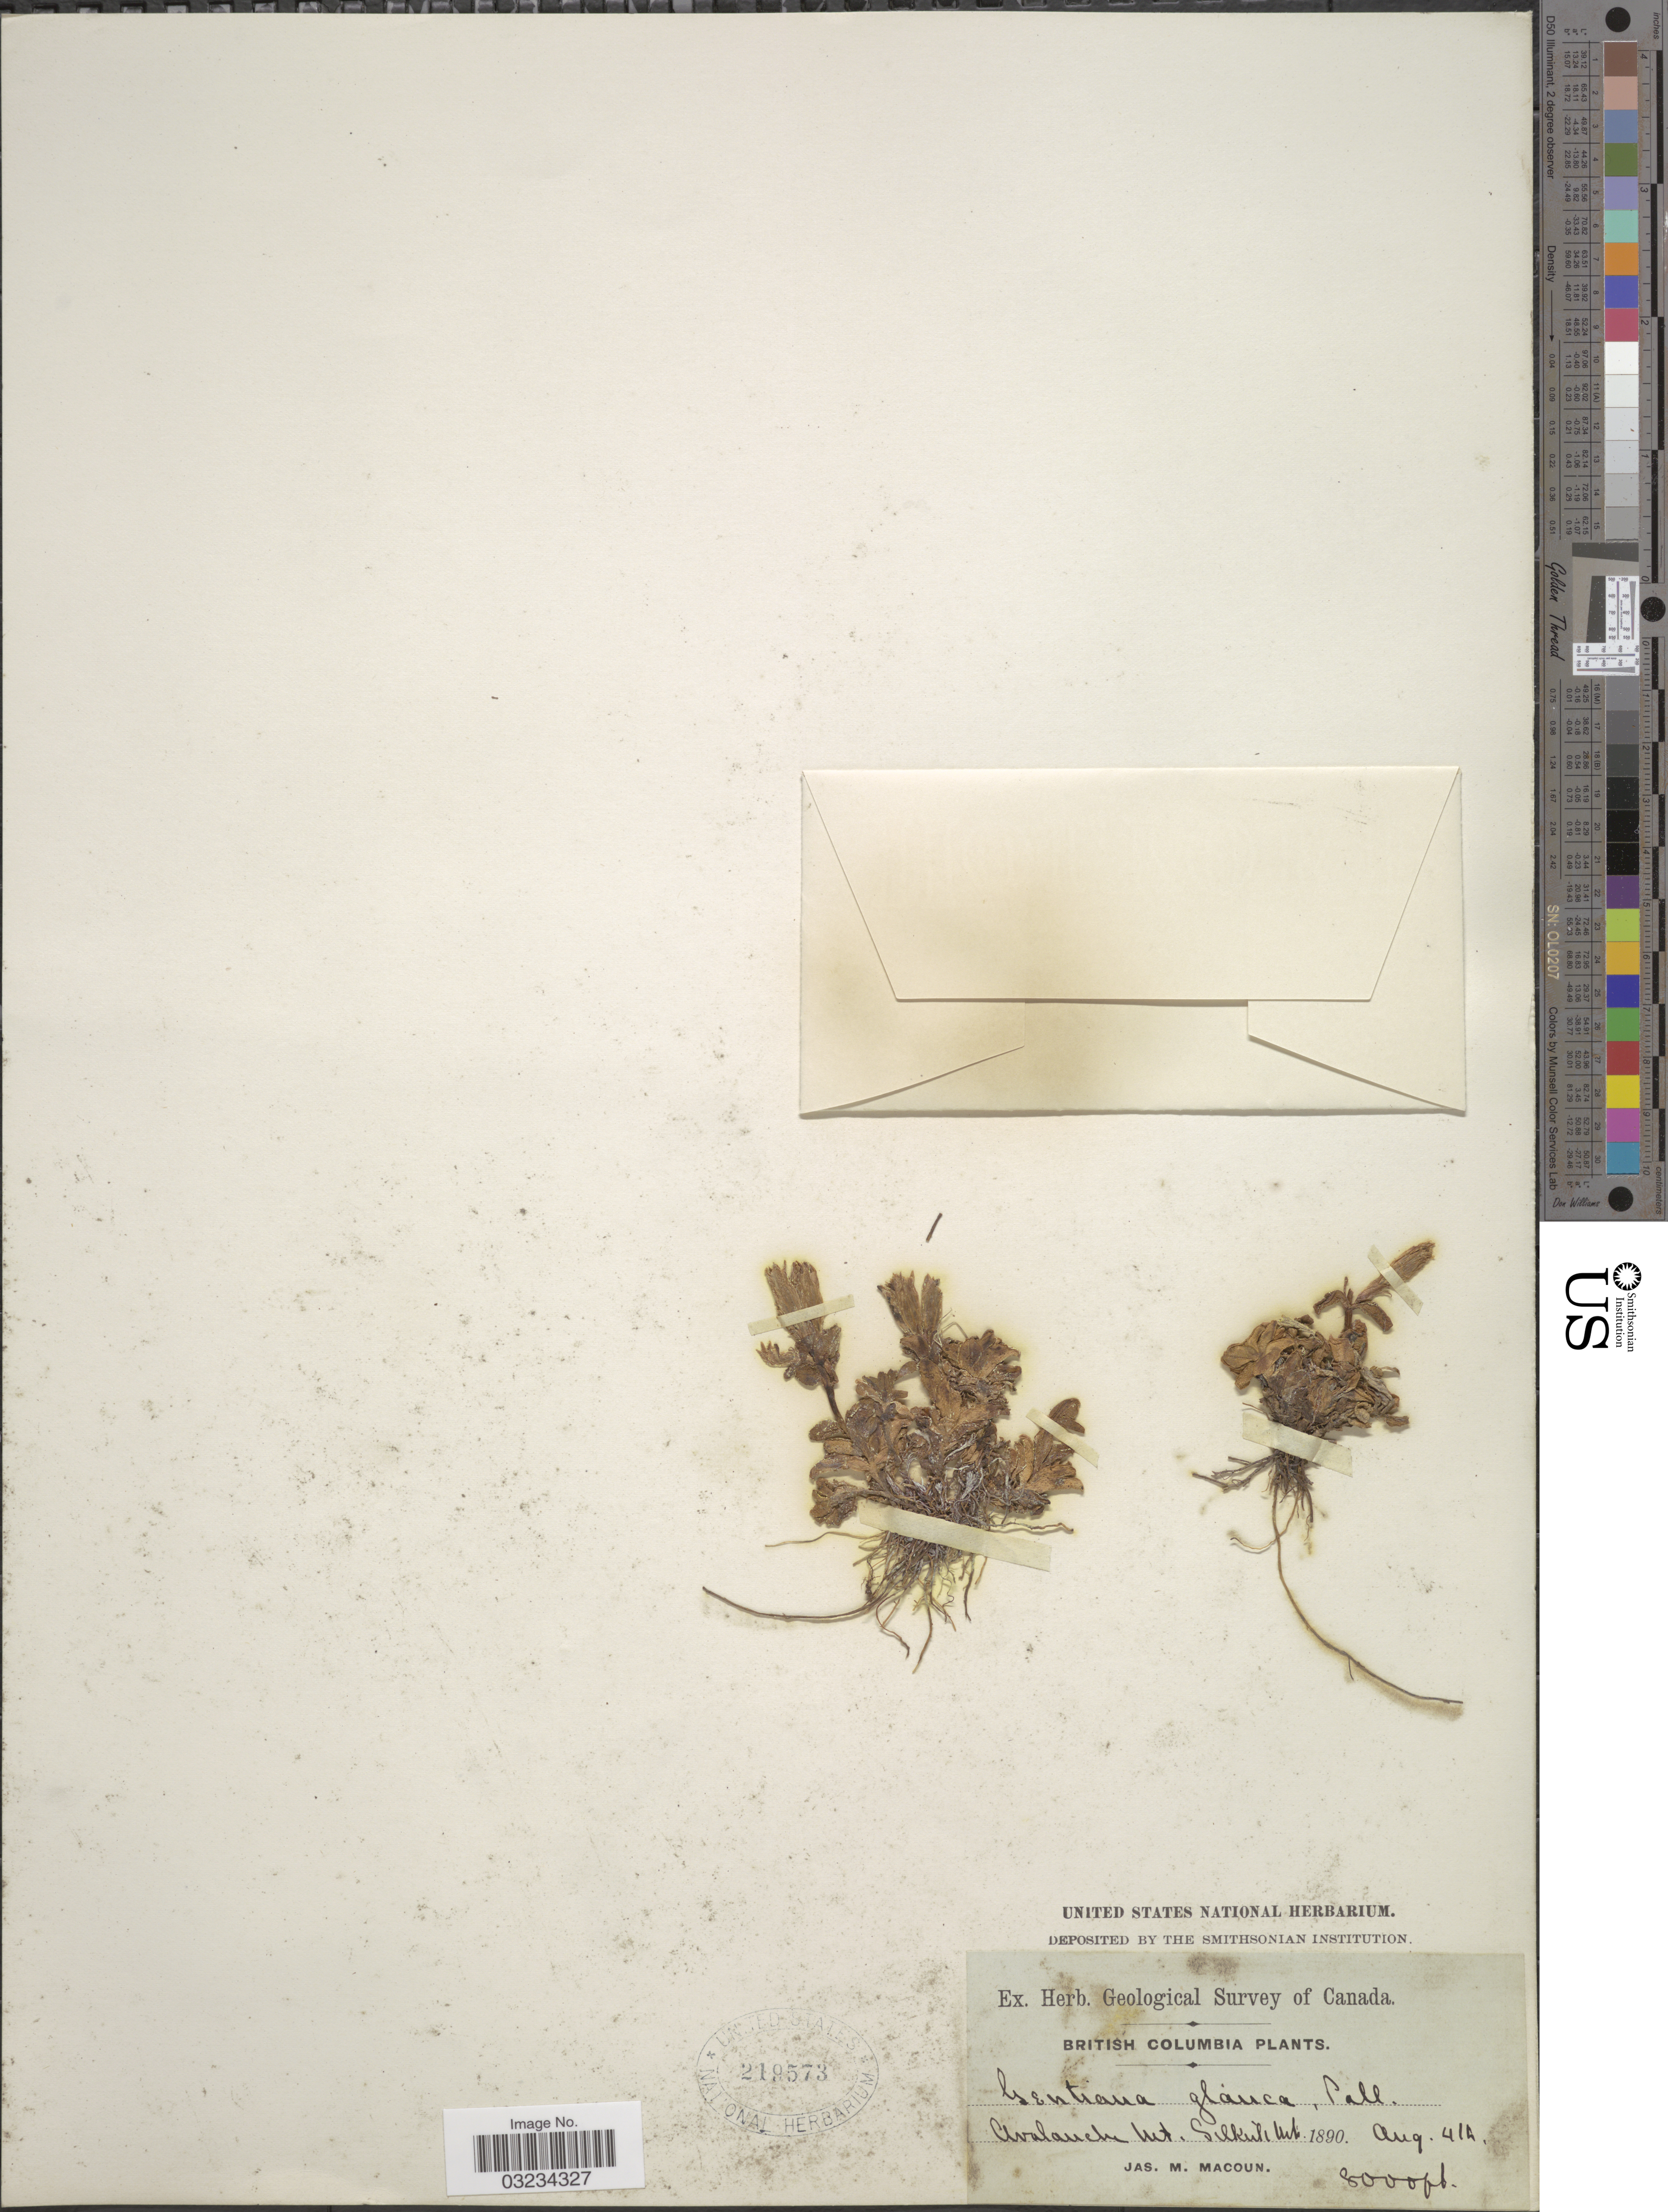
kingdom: Plantae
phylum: Tracheophyta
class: Magnoliopsida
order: Gentianales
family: Gentianaceae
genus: Gentiana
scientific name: Gentiana glauca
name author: Pall.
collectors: J. M. Macoun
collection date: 1890-08-04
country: Canada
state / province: British Columbia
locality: Avalanche Mt. Selkirk Mt.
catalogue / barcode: US 219573